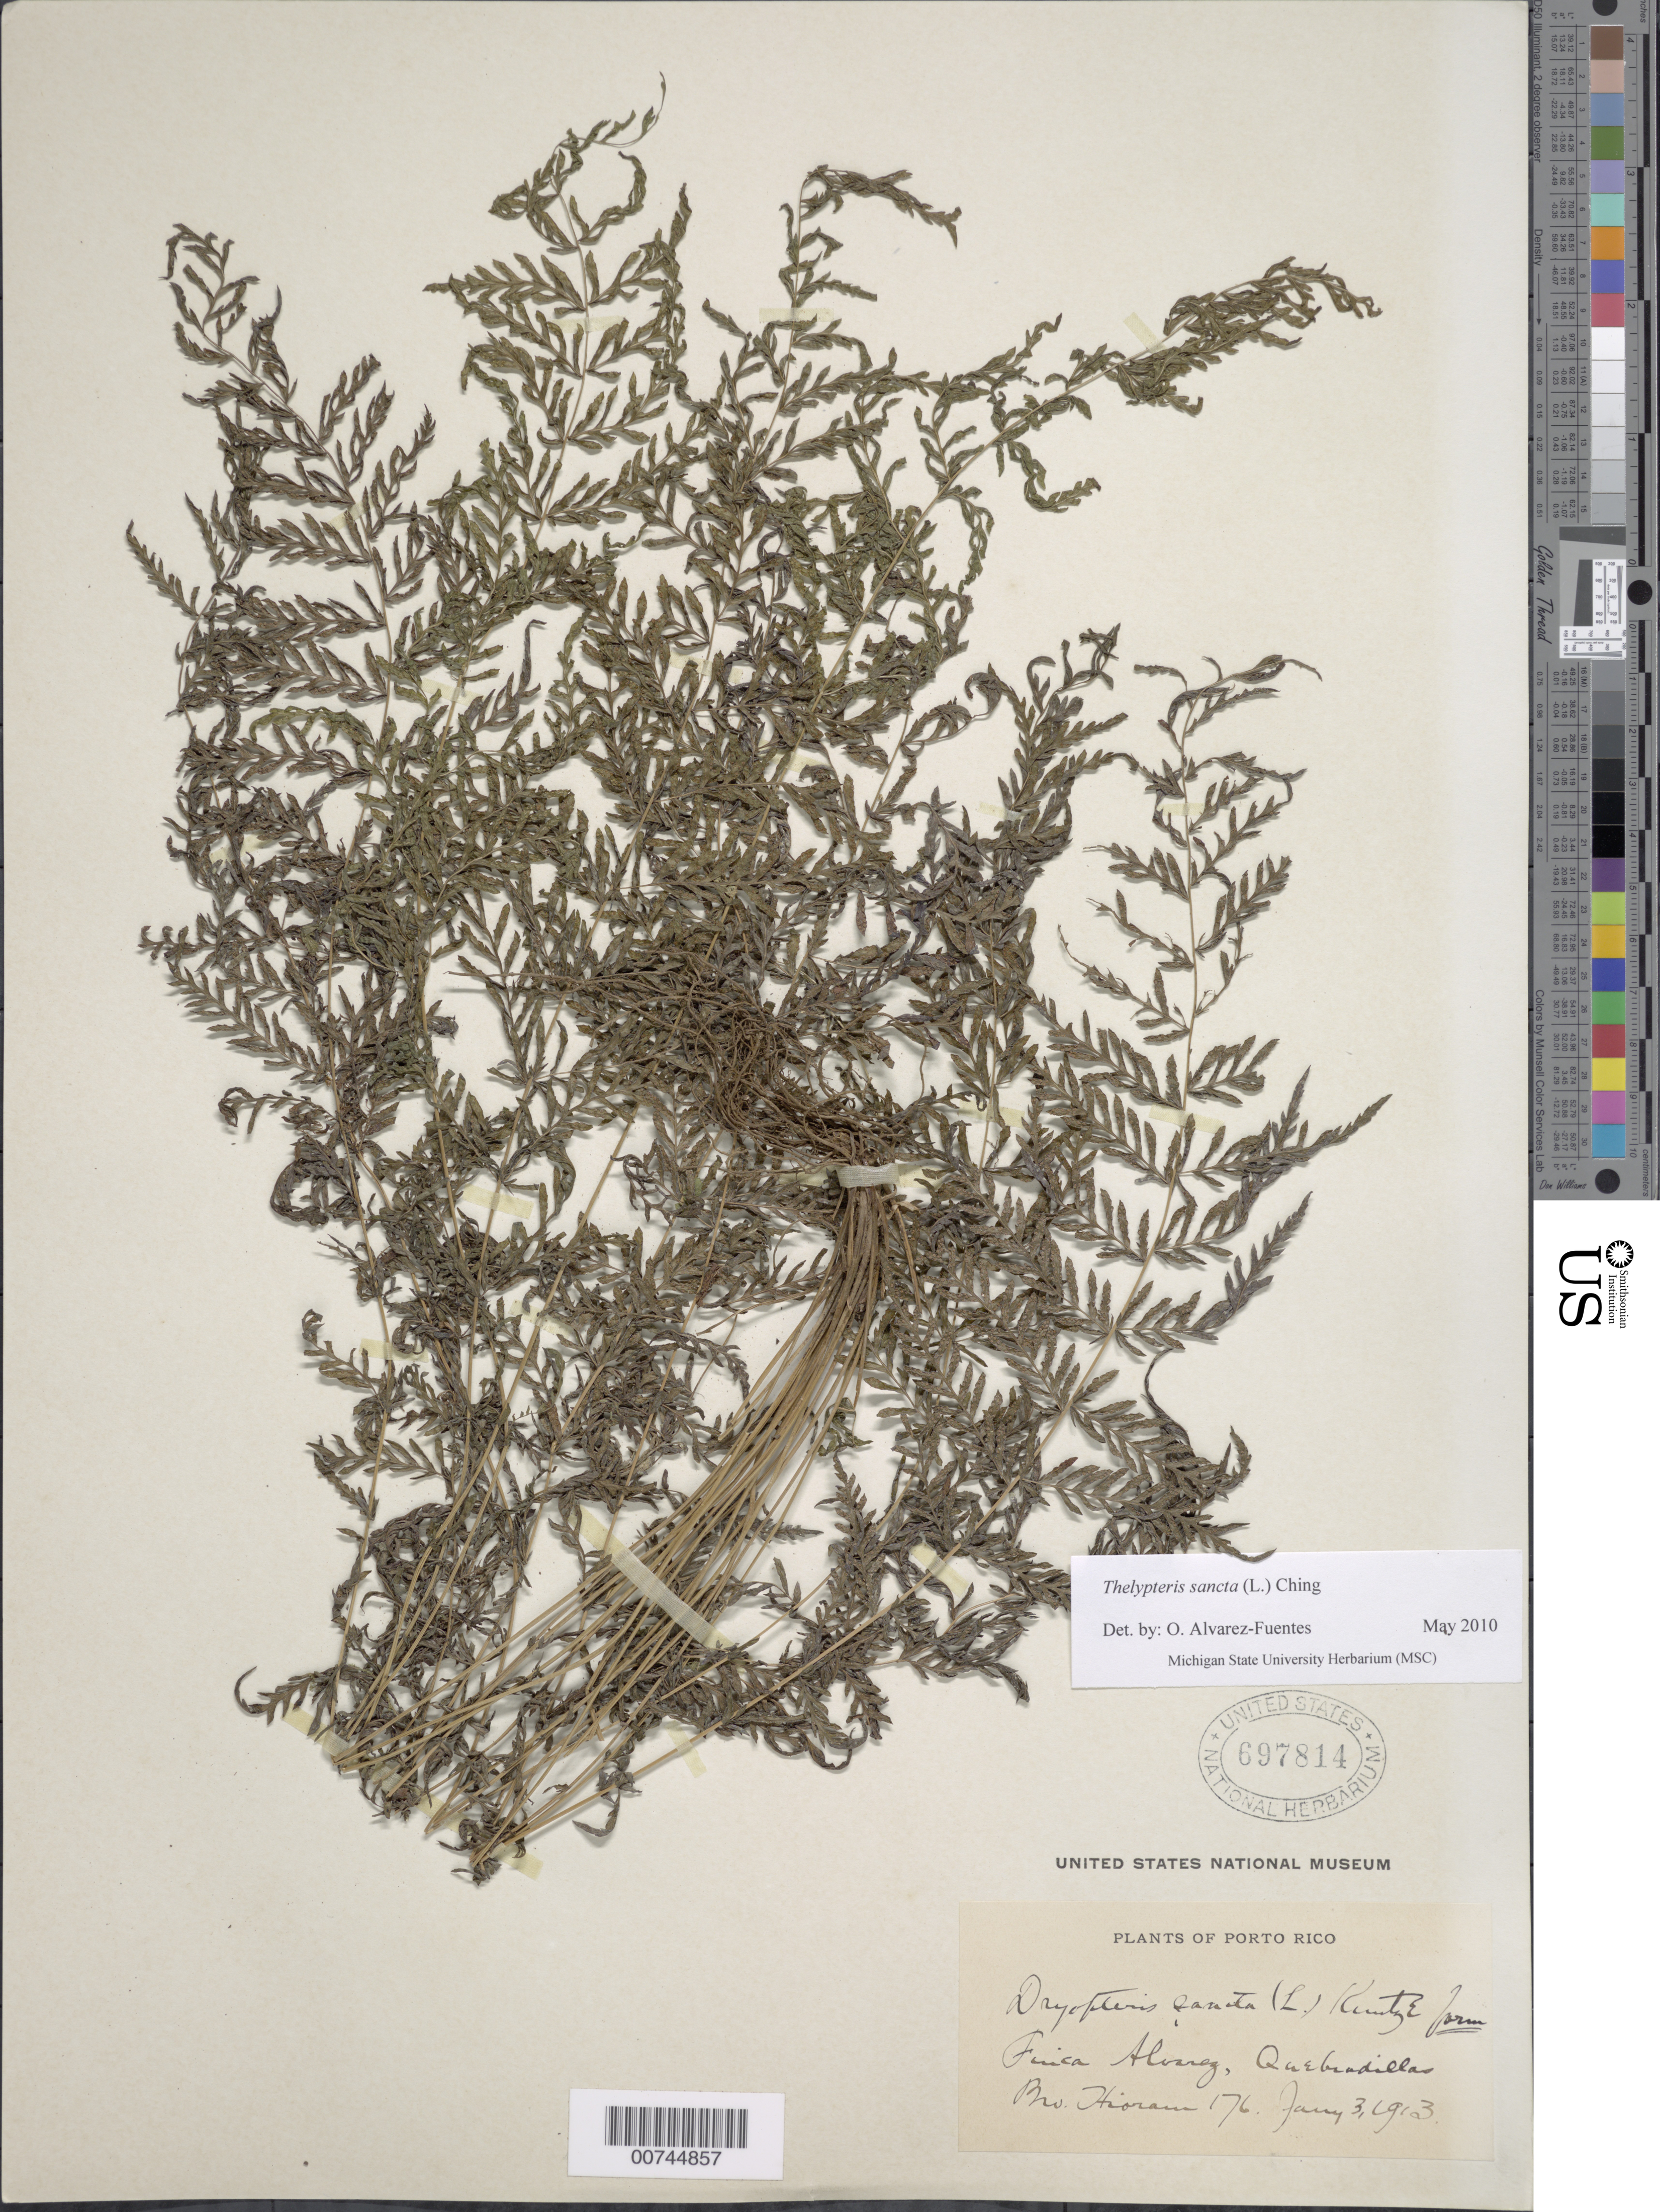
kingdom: Plantae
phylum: Tracheophyta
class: Polypodiopsida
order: Polypodiales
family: Thelypteridaceae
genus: Amauropelta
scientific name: Amauropelta sancta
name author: (L.) Pic. Serm.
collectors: Bro. Hioram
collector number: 176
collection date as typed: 03 Jan 1913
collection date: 1913-01-03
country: Puerto Rico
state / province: Quebradillas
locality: Finca Alvarez, Quebradillas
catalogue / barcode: US 697814